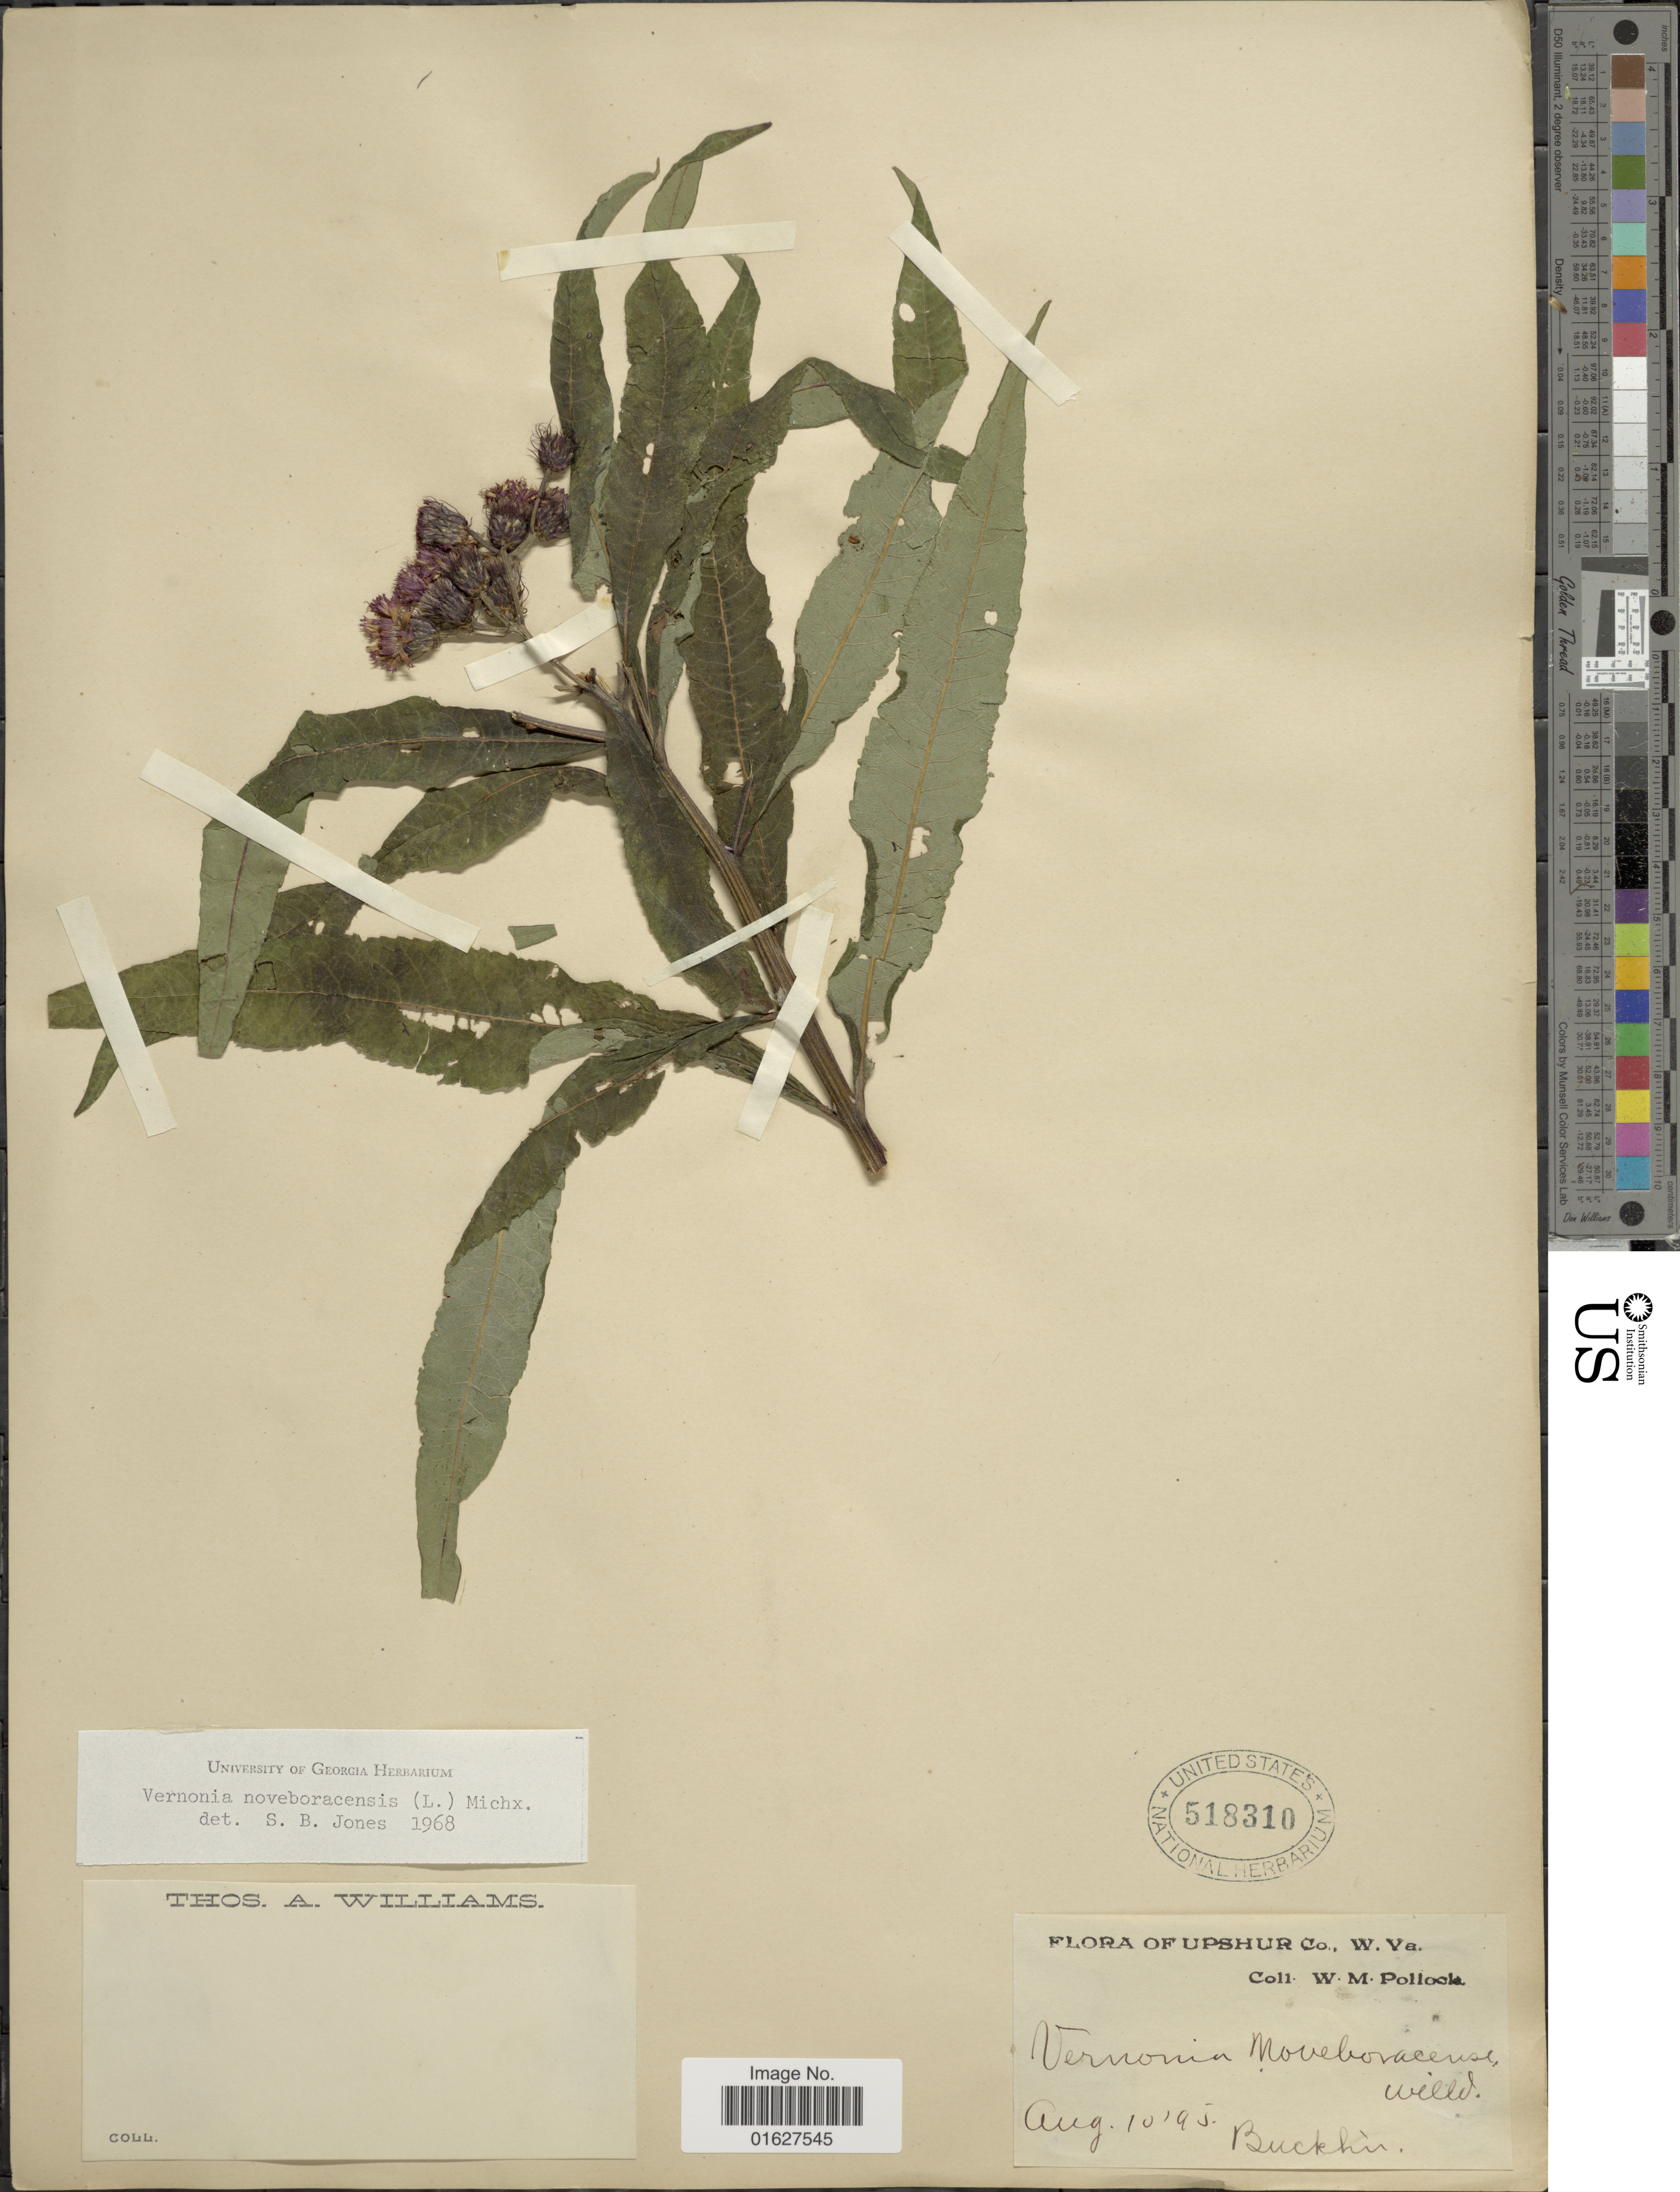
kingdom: Plantae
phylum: Tracheophyta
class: Magnoliopsida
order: Asterales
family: Asteraceae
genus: Vernonia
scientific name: Vernonia noveboracensis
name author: (L.) Michx.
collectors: W. M. Pollock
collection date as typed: Transcribed d/m/y: 10/8/95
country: United States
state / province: West Virginia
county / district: Upshur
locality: W. Va. Bucklin.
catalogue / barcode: US 518310